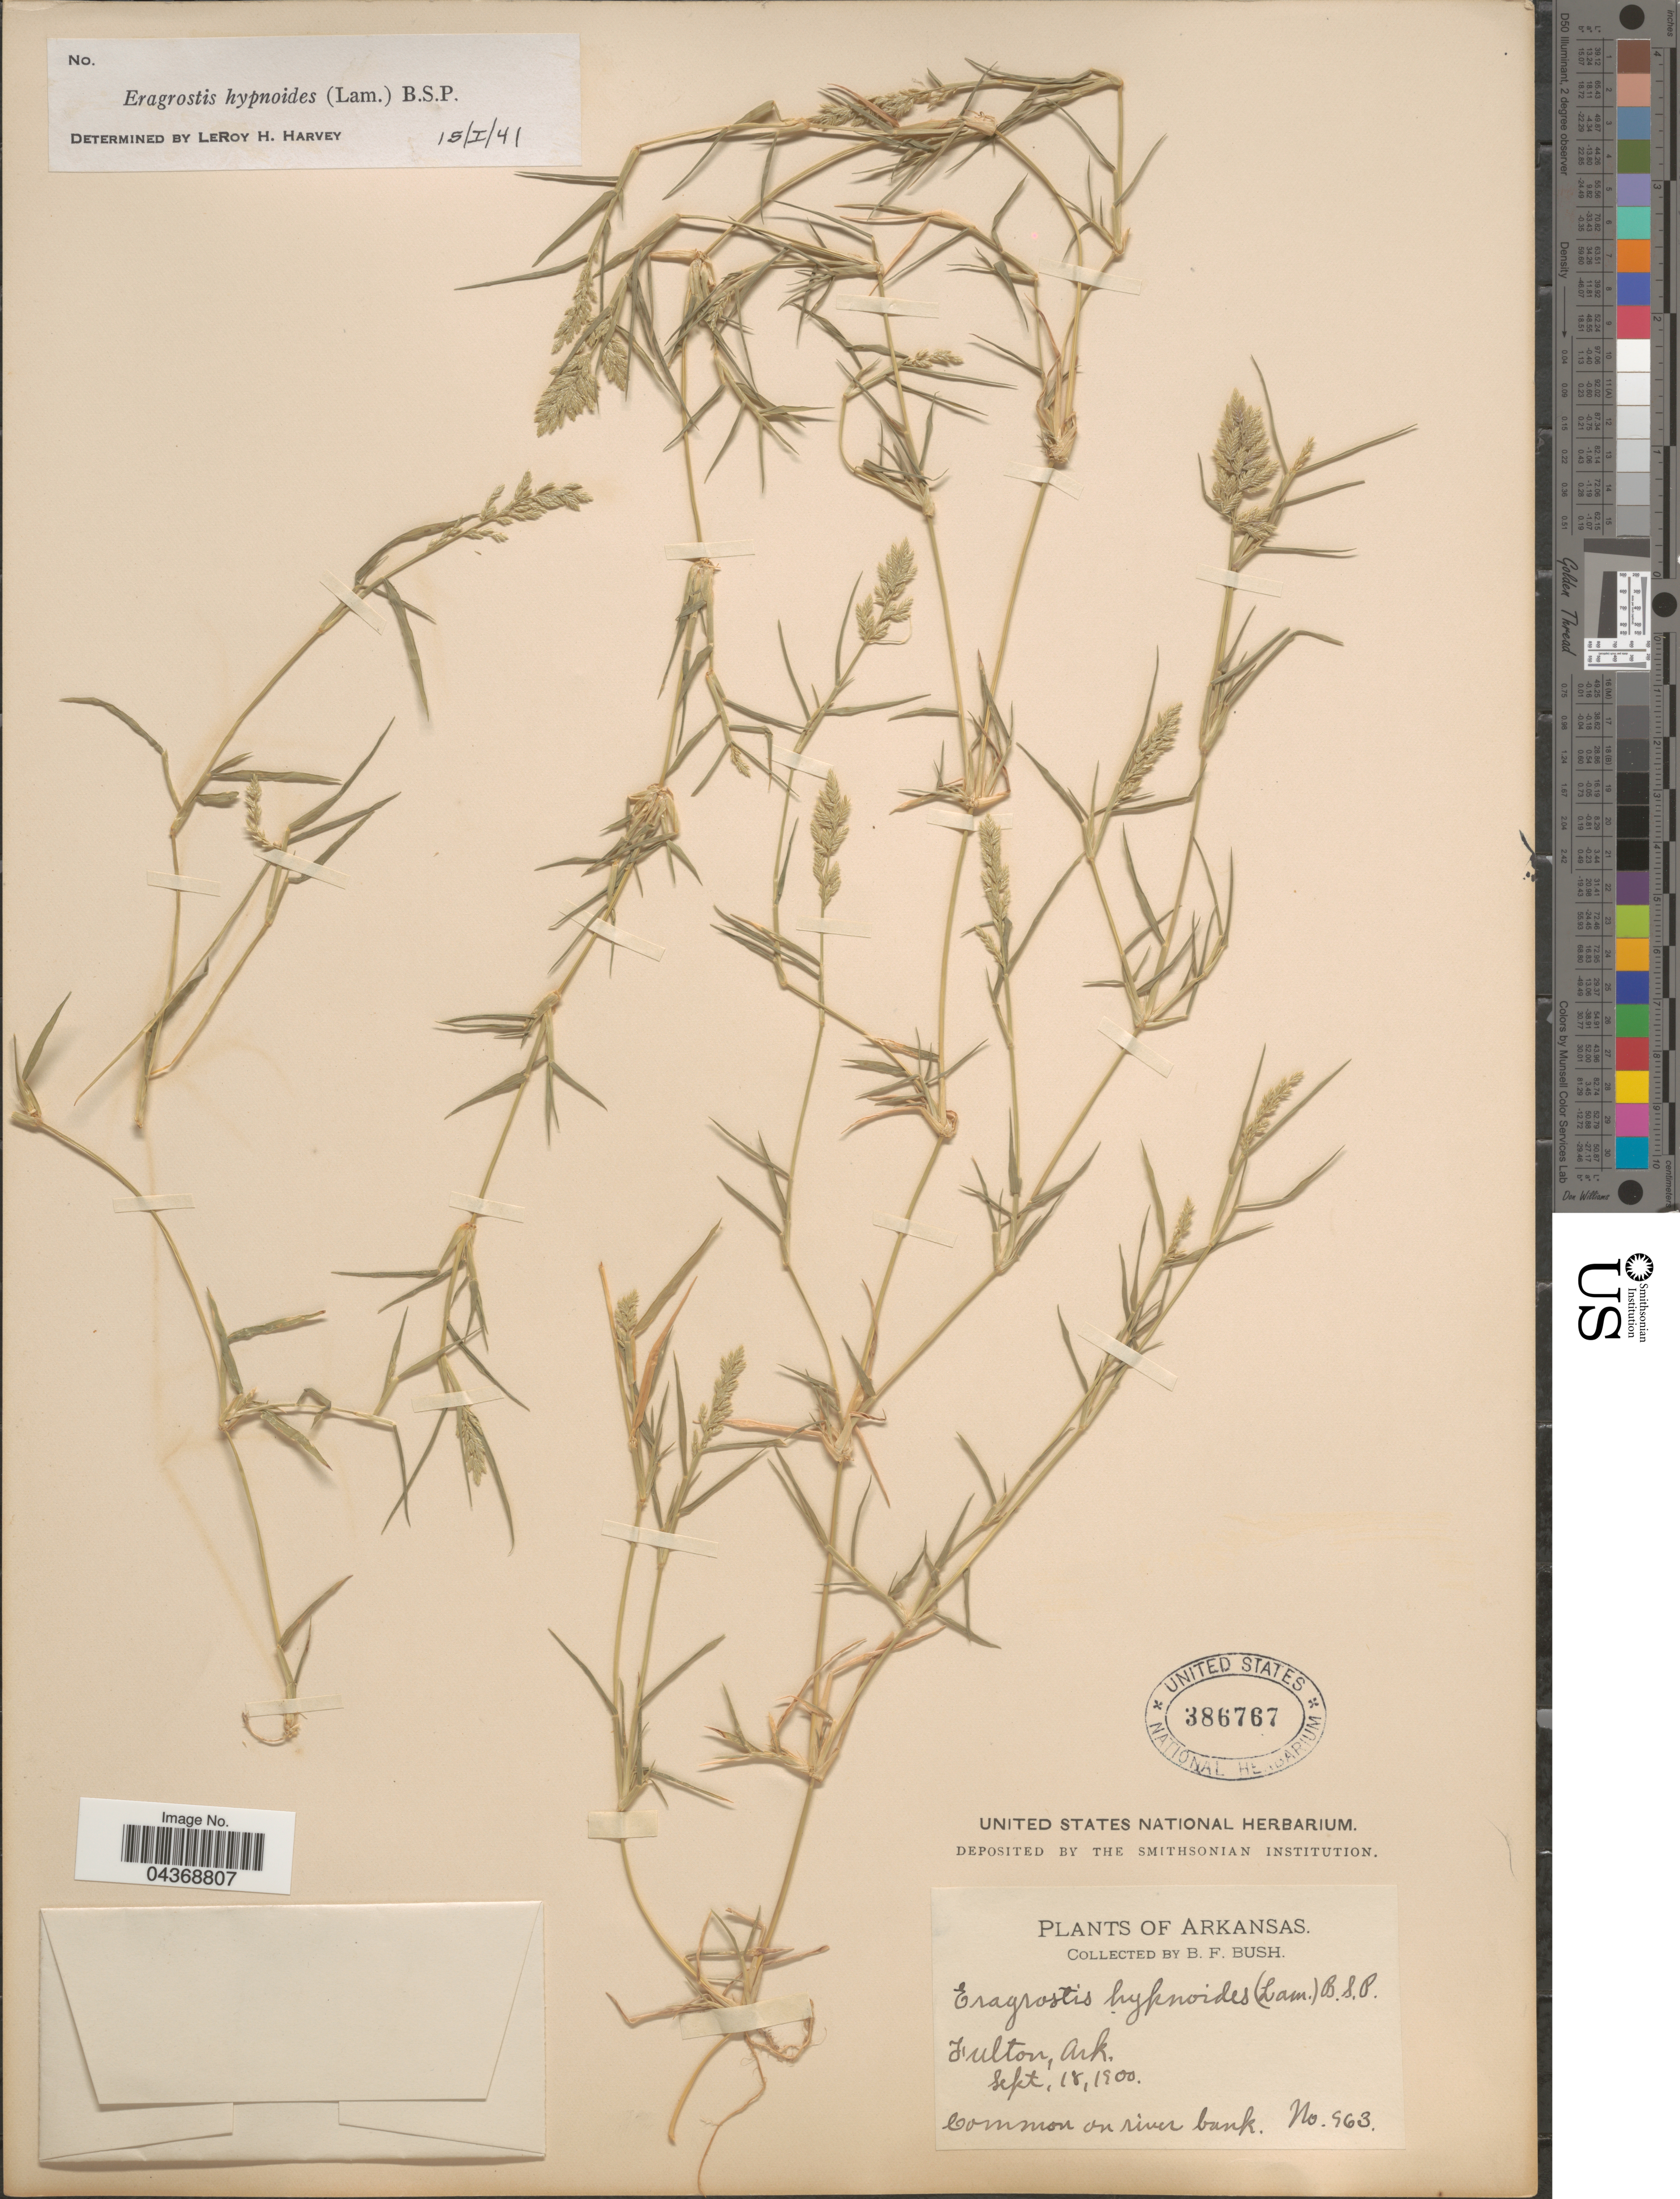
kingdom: Plantae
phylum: Tracheophyta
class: Liliopsida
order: Poales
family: Poaceae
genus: Eragrostis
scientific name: Eragrostis hypnoides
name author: (Lam.) Britton, Stearns & Poggenb.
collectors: B. F. Bush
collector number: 963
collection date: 1900-09-18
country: United States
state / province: Arkansas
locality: Fulton.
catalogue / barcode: US 386767